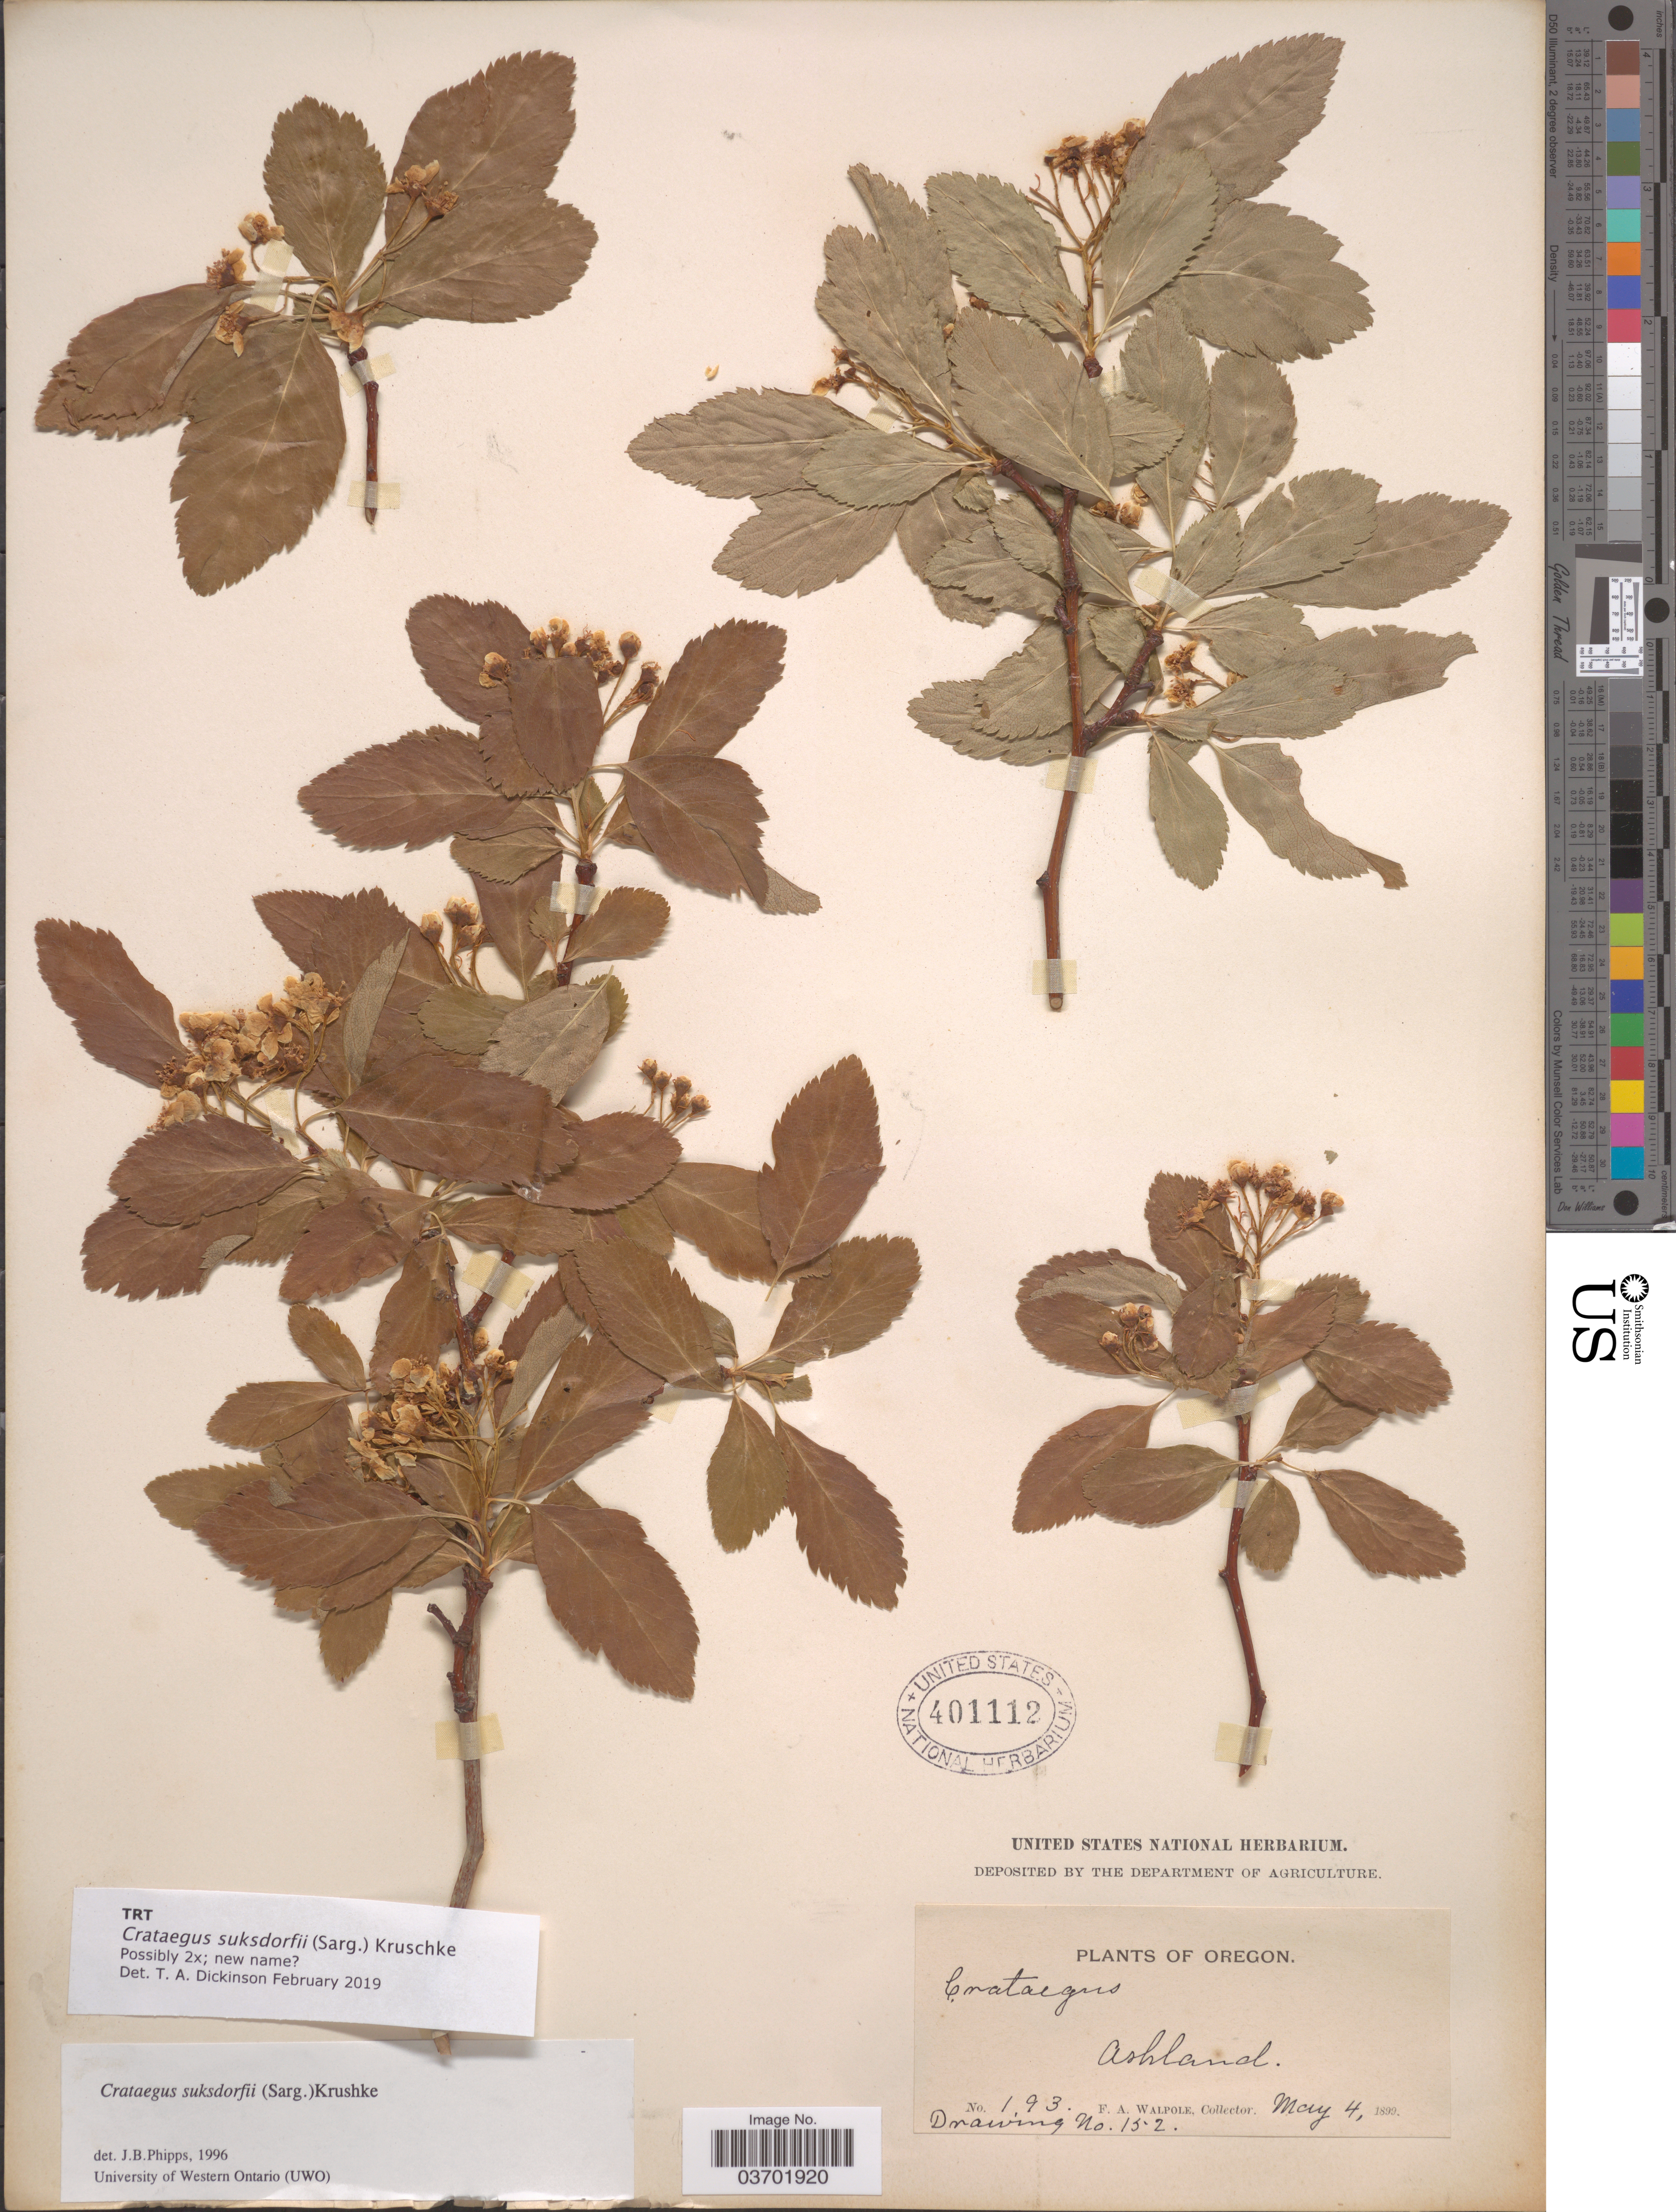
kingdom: Plantae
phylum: Tracheophyta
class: Magnoliopsida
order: Rosales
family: Rosaceae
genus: Crataegus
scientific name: Crataegus suksdorfii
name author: (Sarg.) Kruschke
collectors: F. Walpole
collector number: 193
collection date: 1899-05-04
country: United States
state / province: Oregon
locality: Ashland.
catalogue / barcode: US 401112